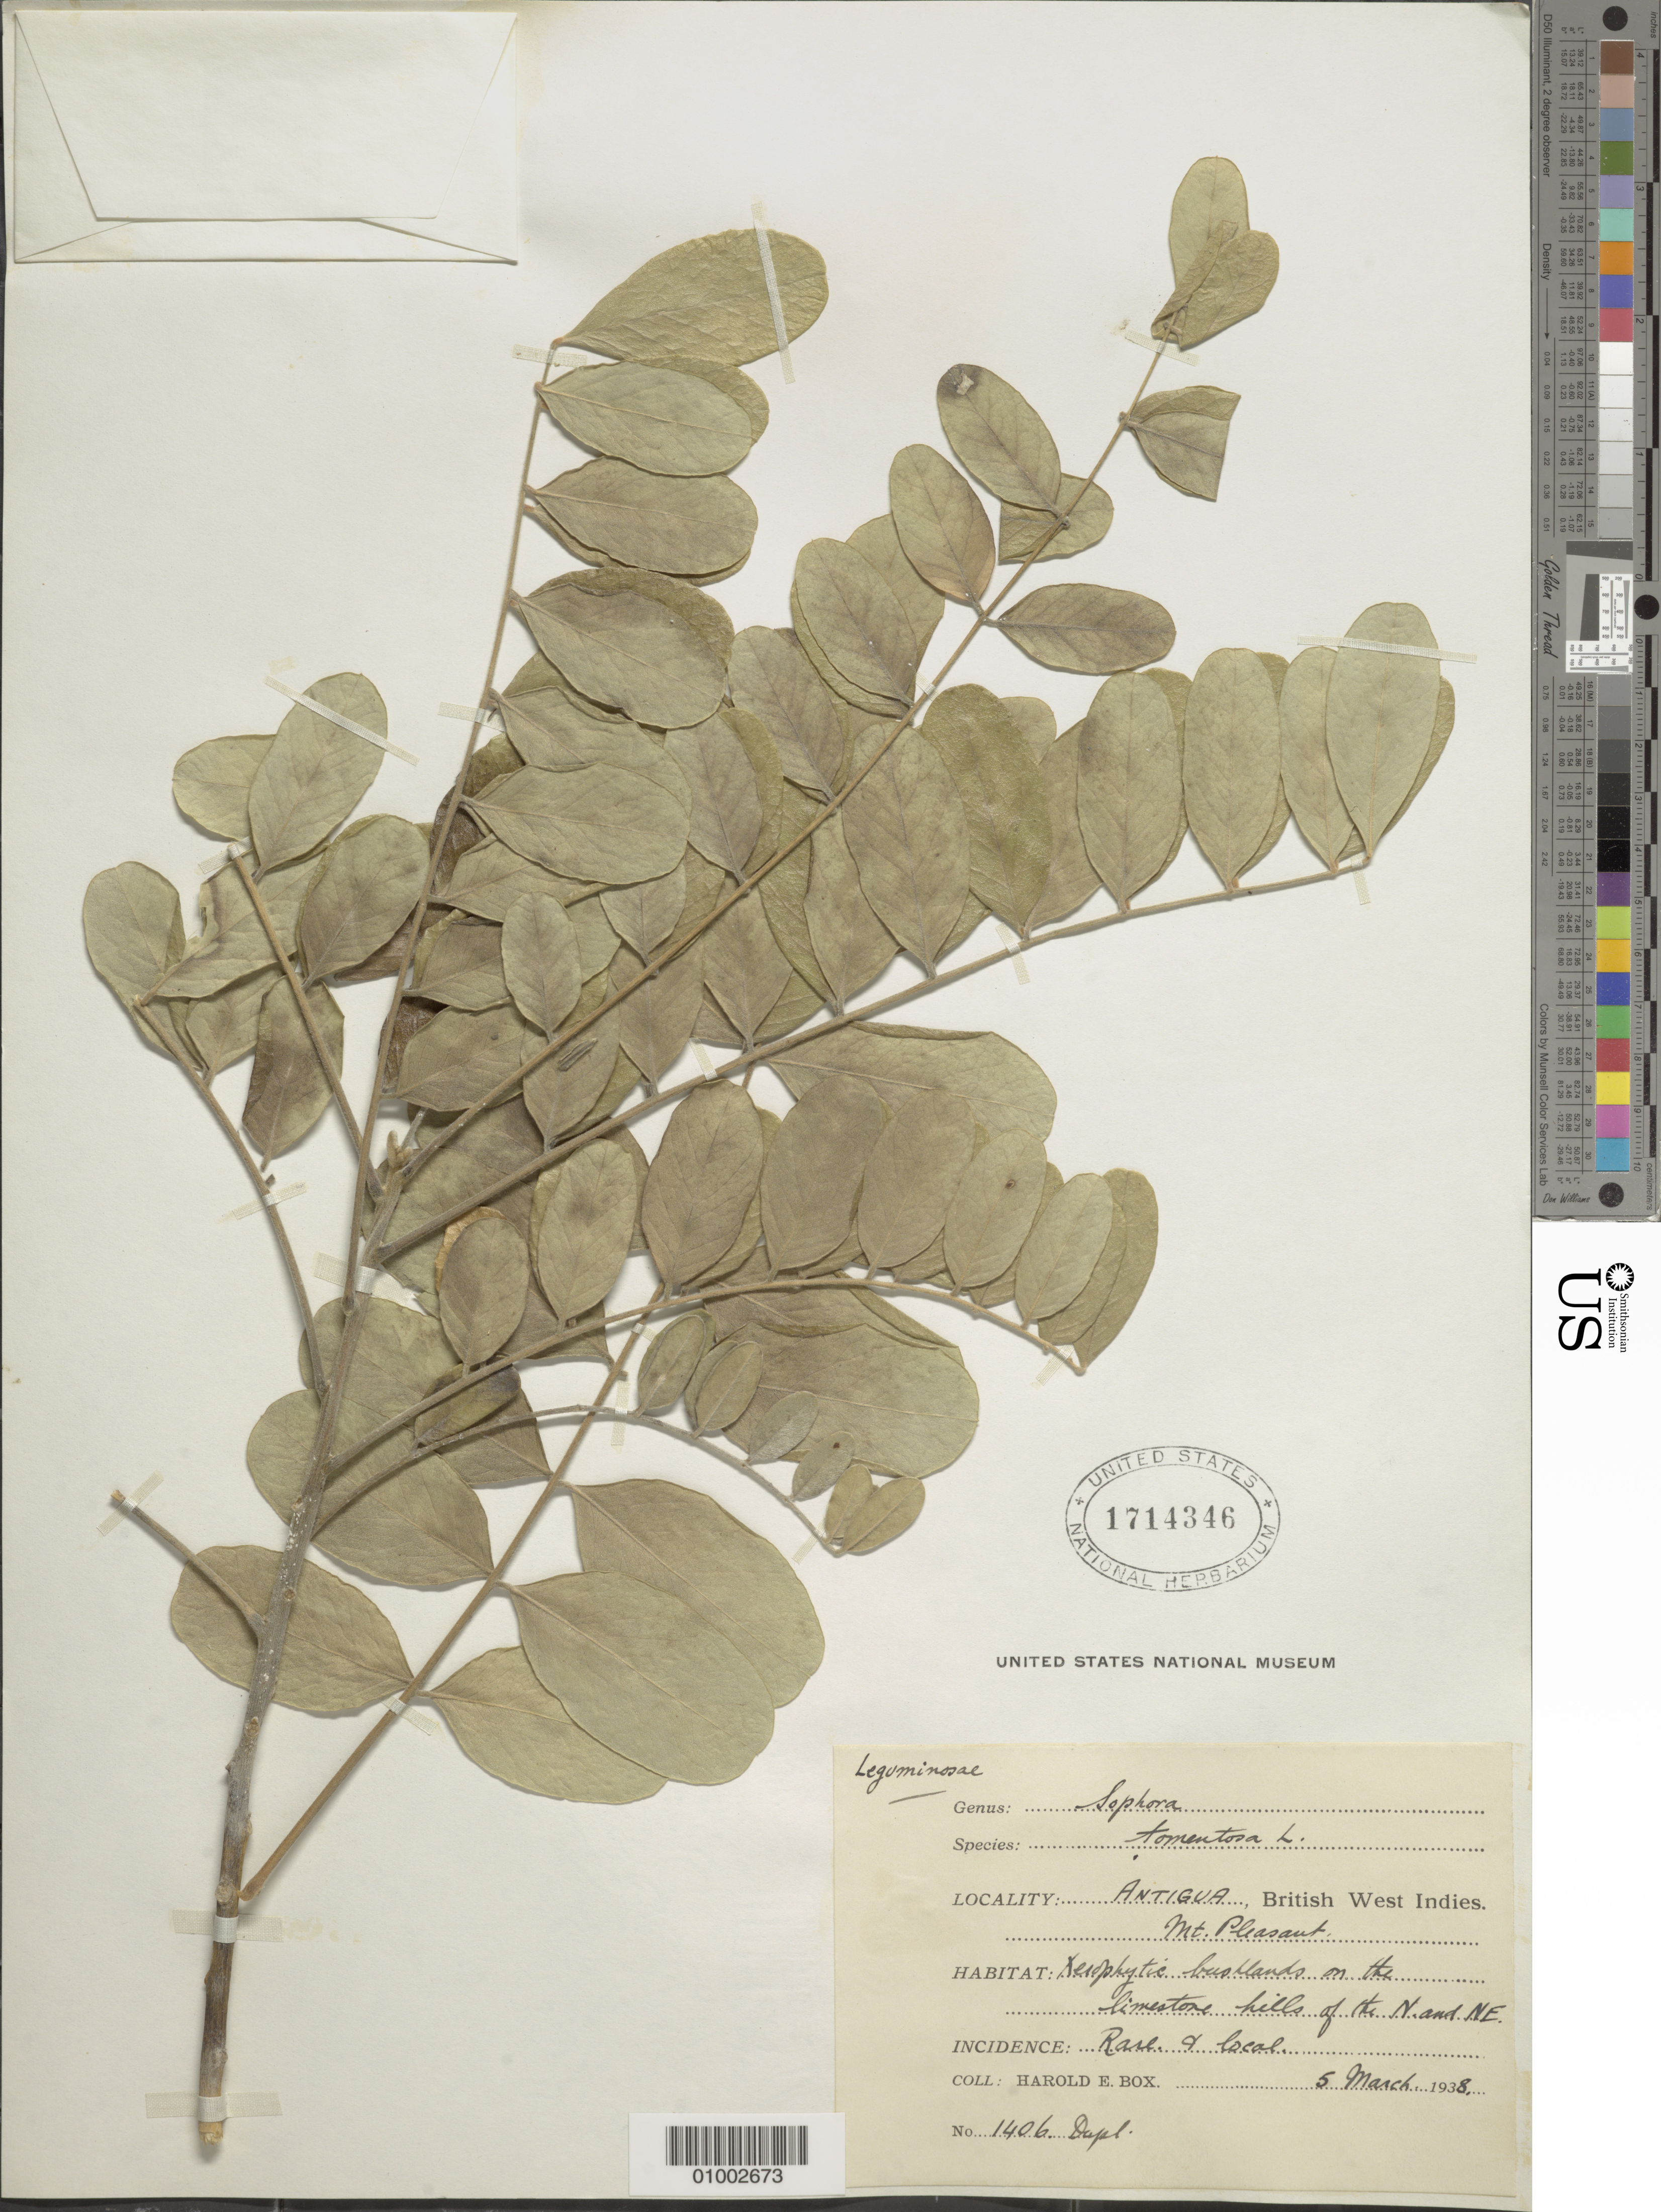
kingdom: Plantae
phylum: Tracheophyta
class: Magnoliopsida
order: Fabales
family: Fabaceae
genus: Sophora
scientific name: Sophora tomentosa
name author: L.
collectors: H. E. Box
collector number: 1406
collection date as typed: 05 Mar 1938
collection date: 1938-03-05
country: Antigua and Barbuda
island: Antigua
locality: Mt. Pleasant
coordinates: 0 N, 0 E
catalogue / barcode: US 1714346